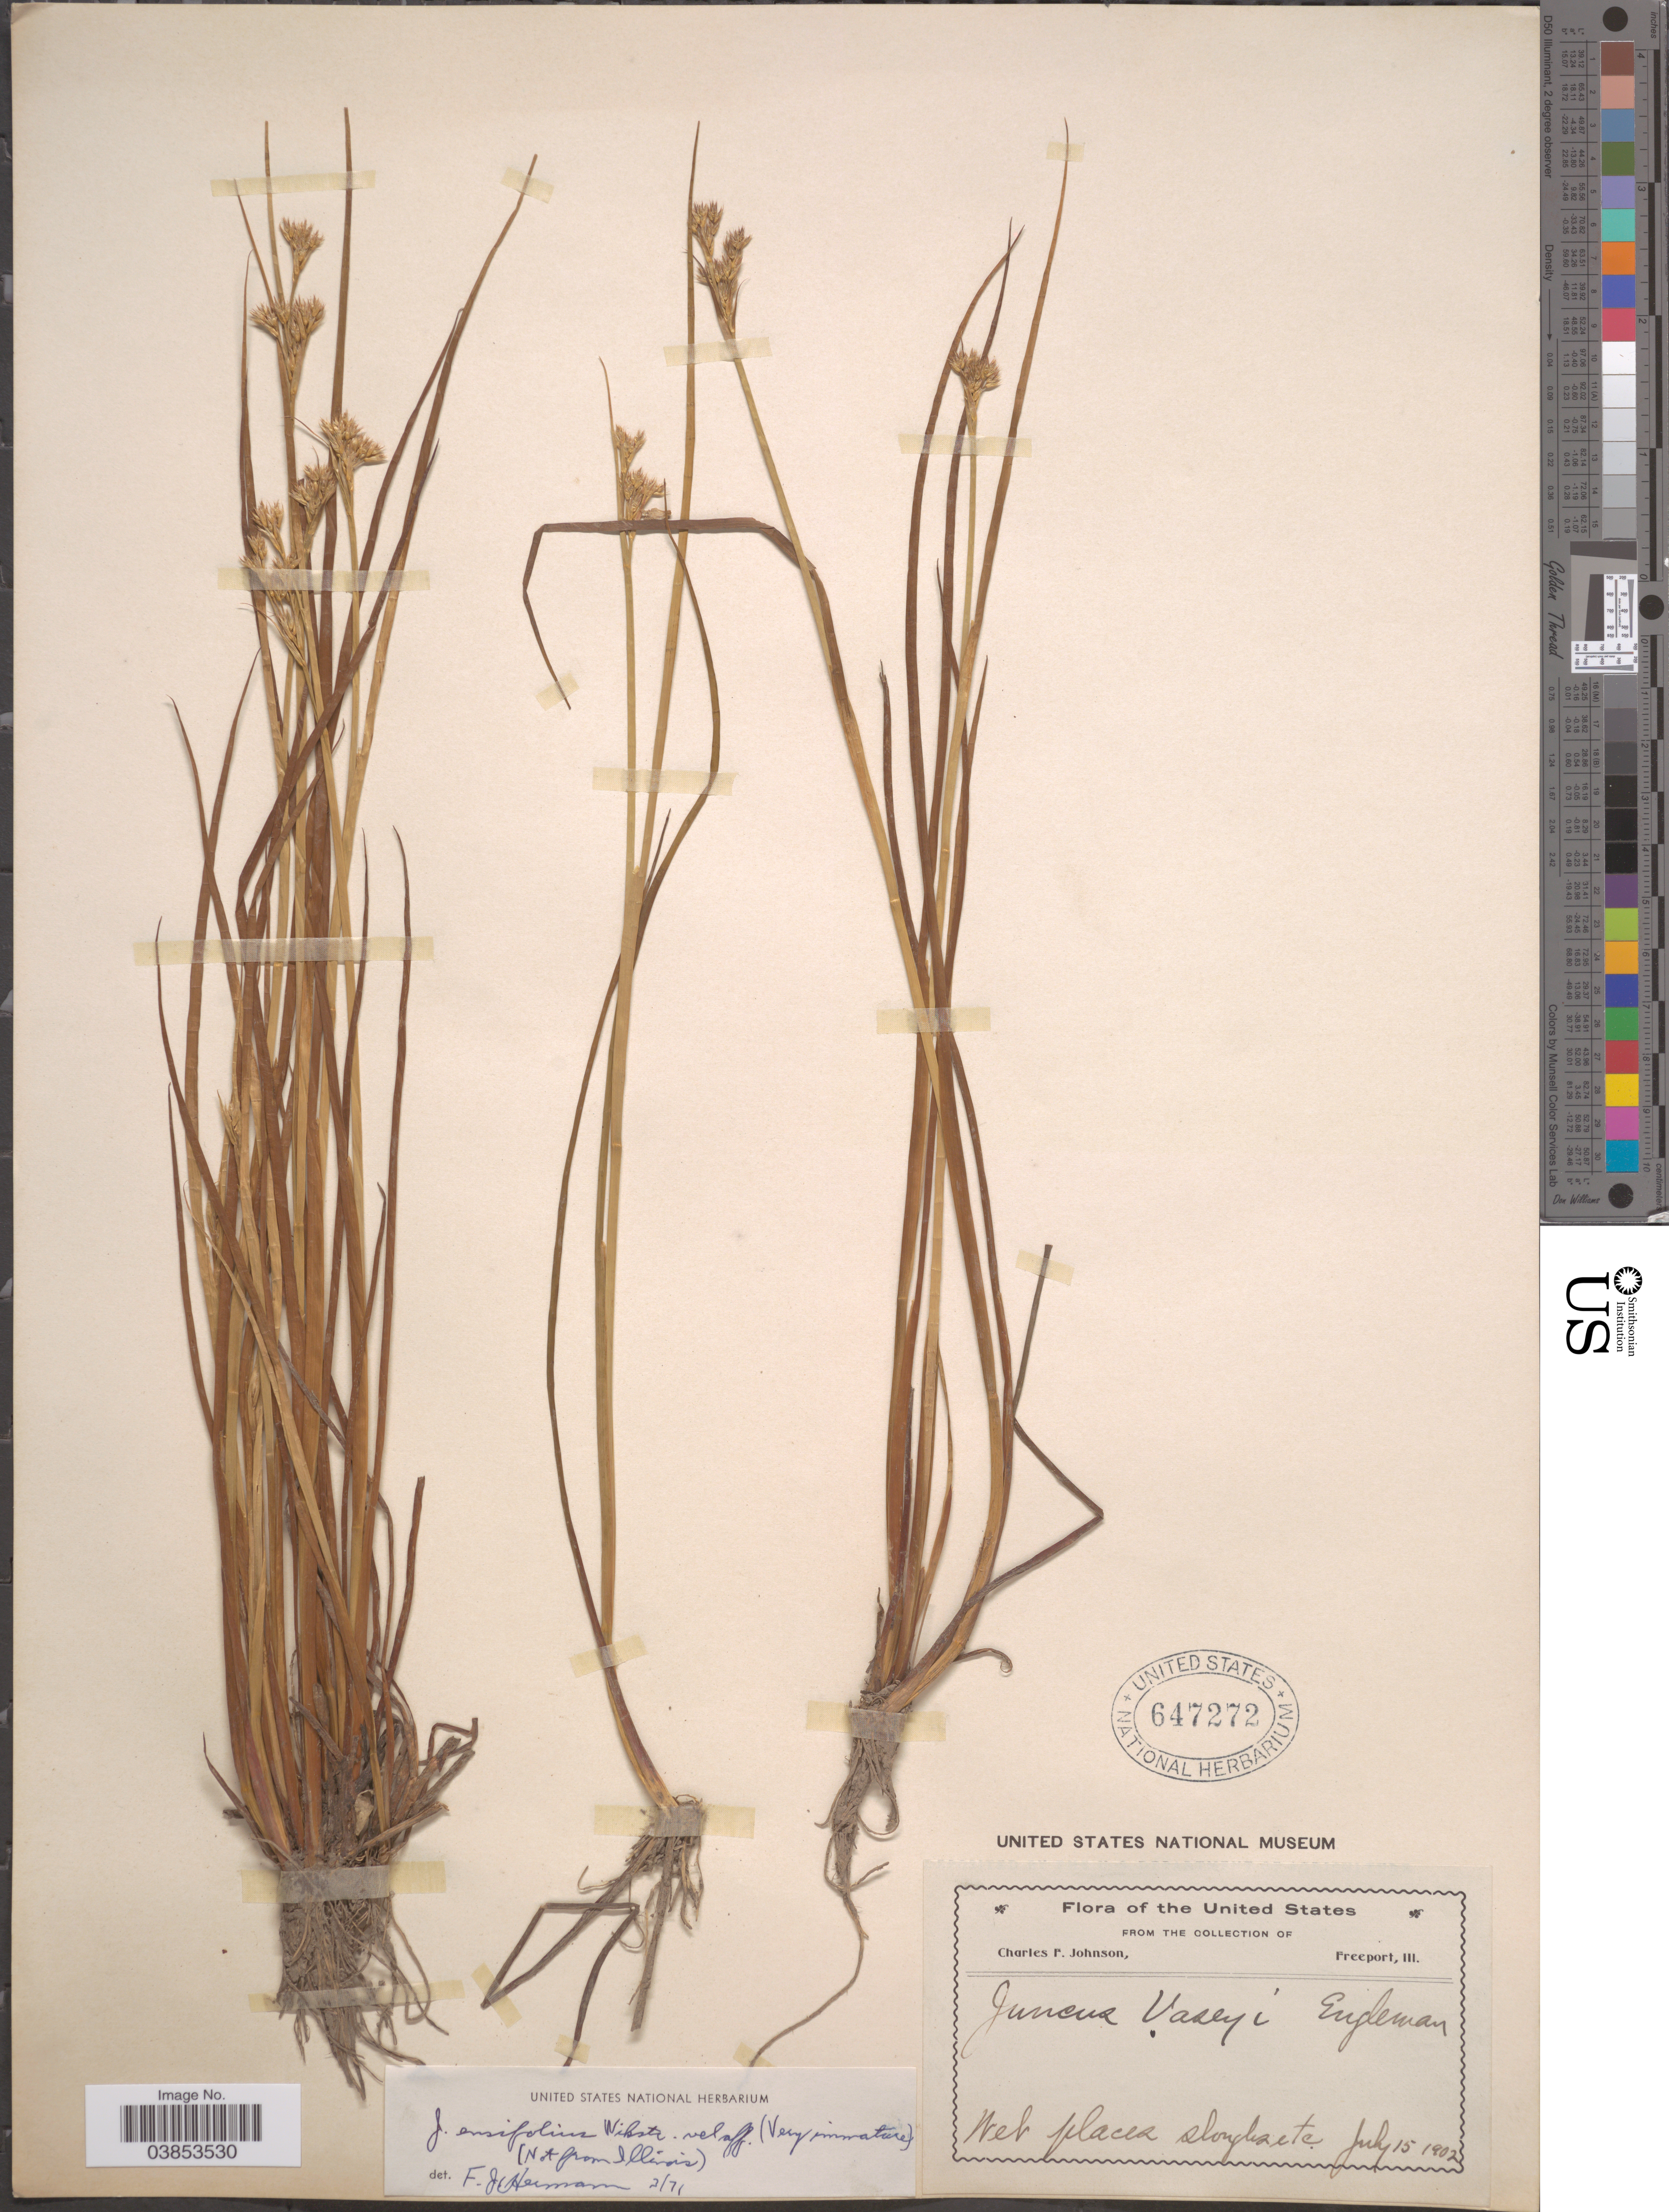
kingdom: Plantae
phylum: Tracheophyta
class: Liliopsida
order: Poales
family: Juncaceae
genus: Juncus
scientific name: Juncus ensifolius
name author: Wikstr.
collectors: C. F. Johnson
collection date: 1902-07-15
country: United States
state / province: Illinois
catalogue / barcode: US 647272